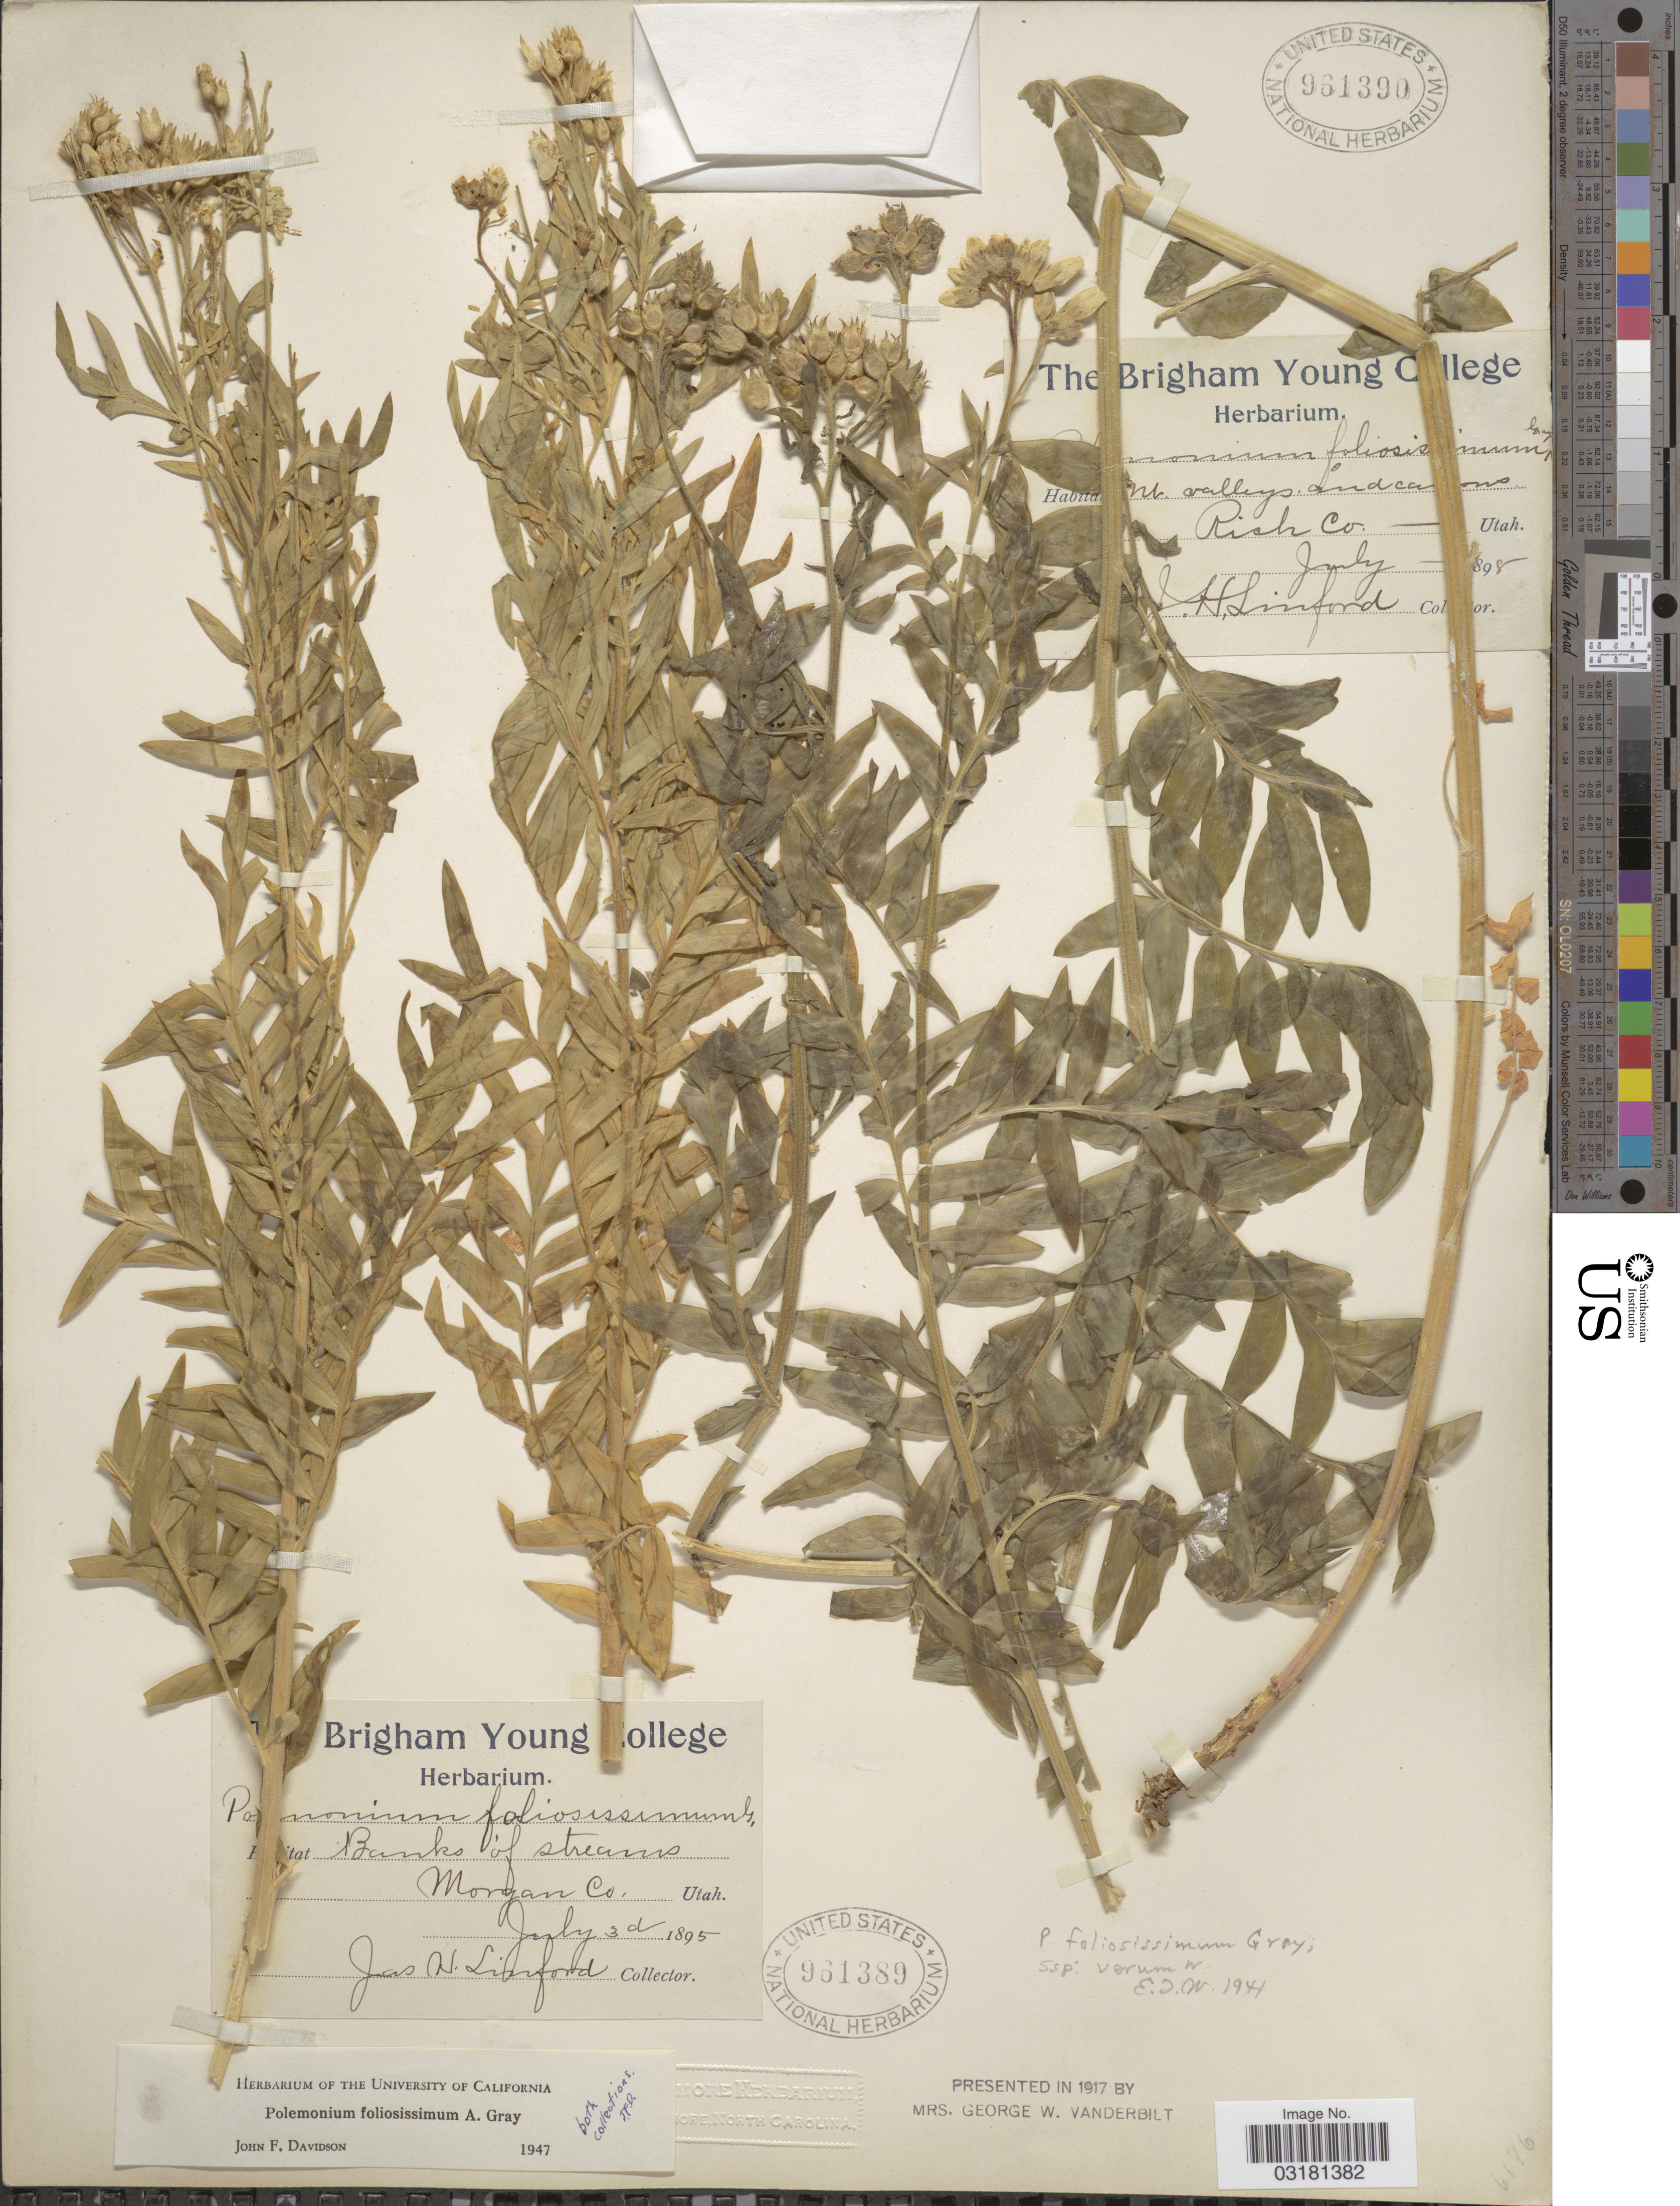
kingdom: Plantae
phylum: Tracheophyta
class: Magnoliopsida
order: Ericales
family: Polemoniaceae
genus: Polemonium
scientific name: Polemonium foliosissimum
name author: A. Gray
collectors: J. Linford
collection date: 1898-07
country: United States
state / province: Utah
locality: Rich Co.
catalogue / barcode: US 961390